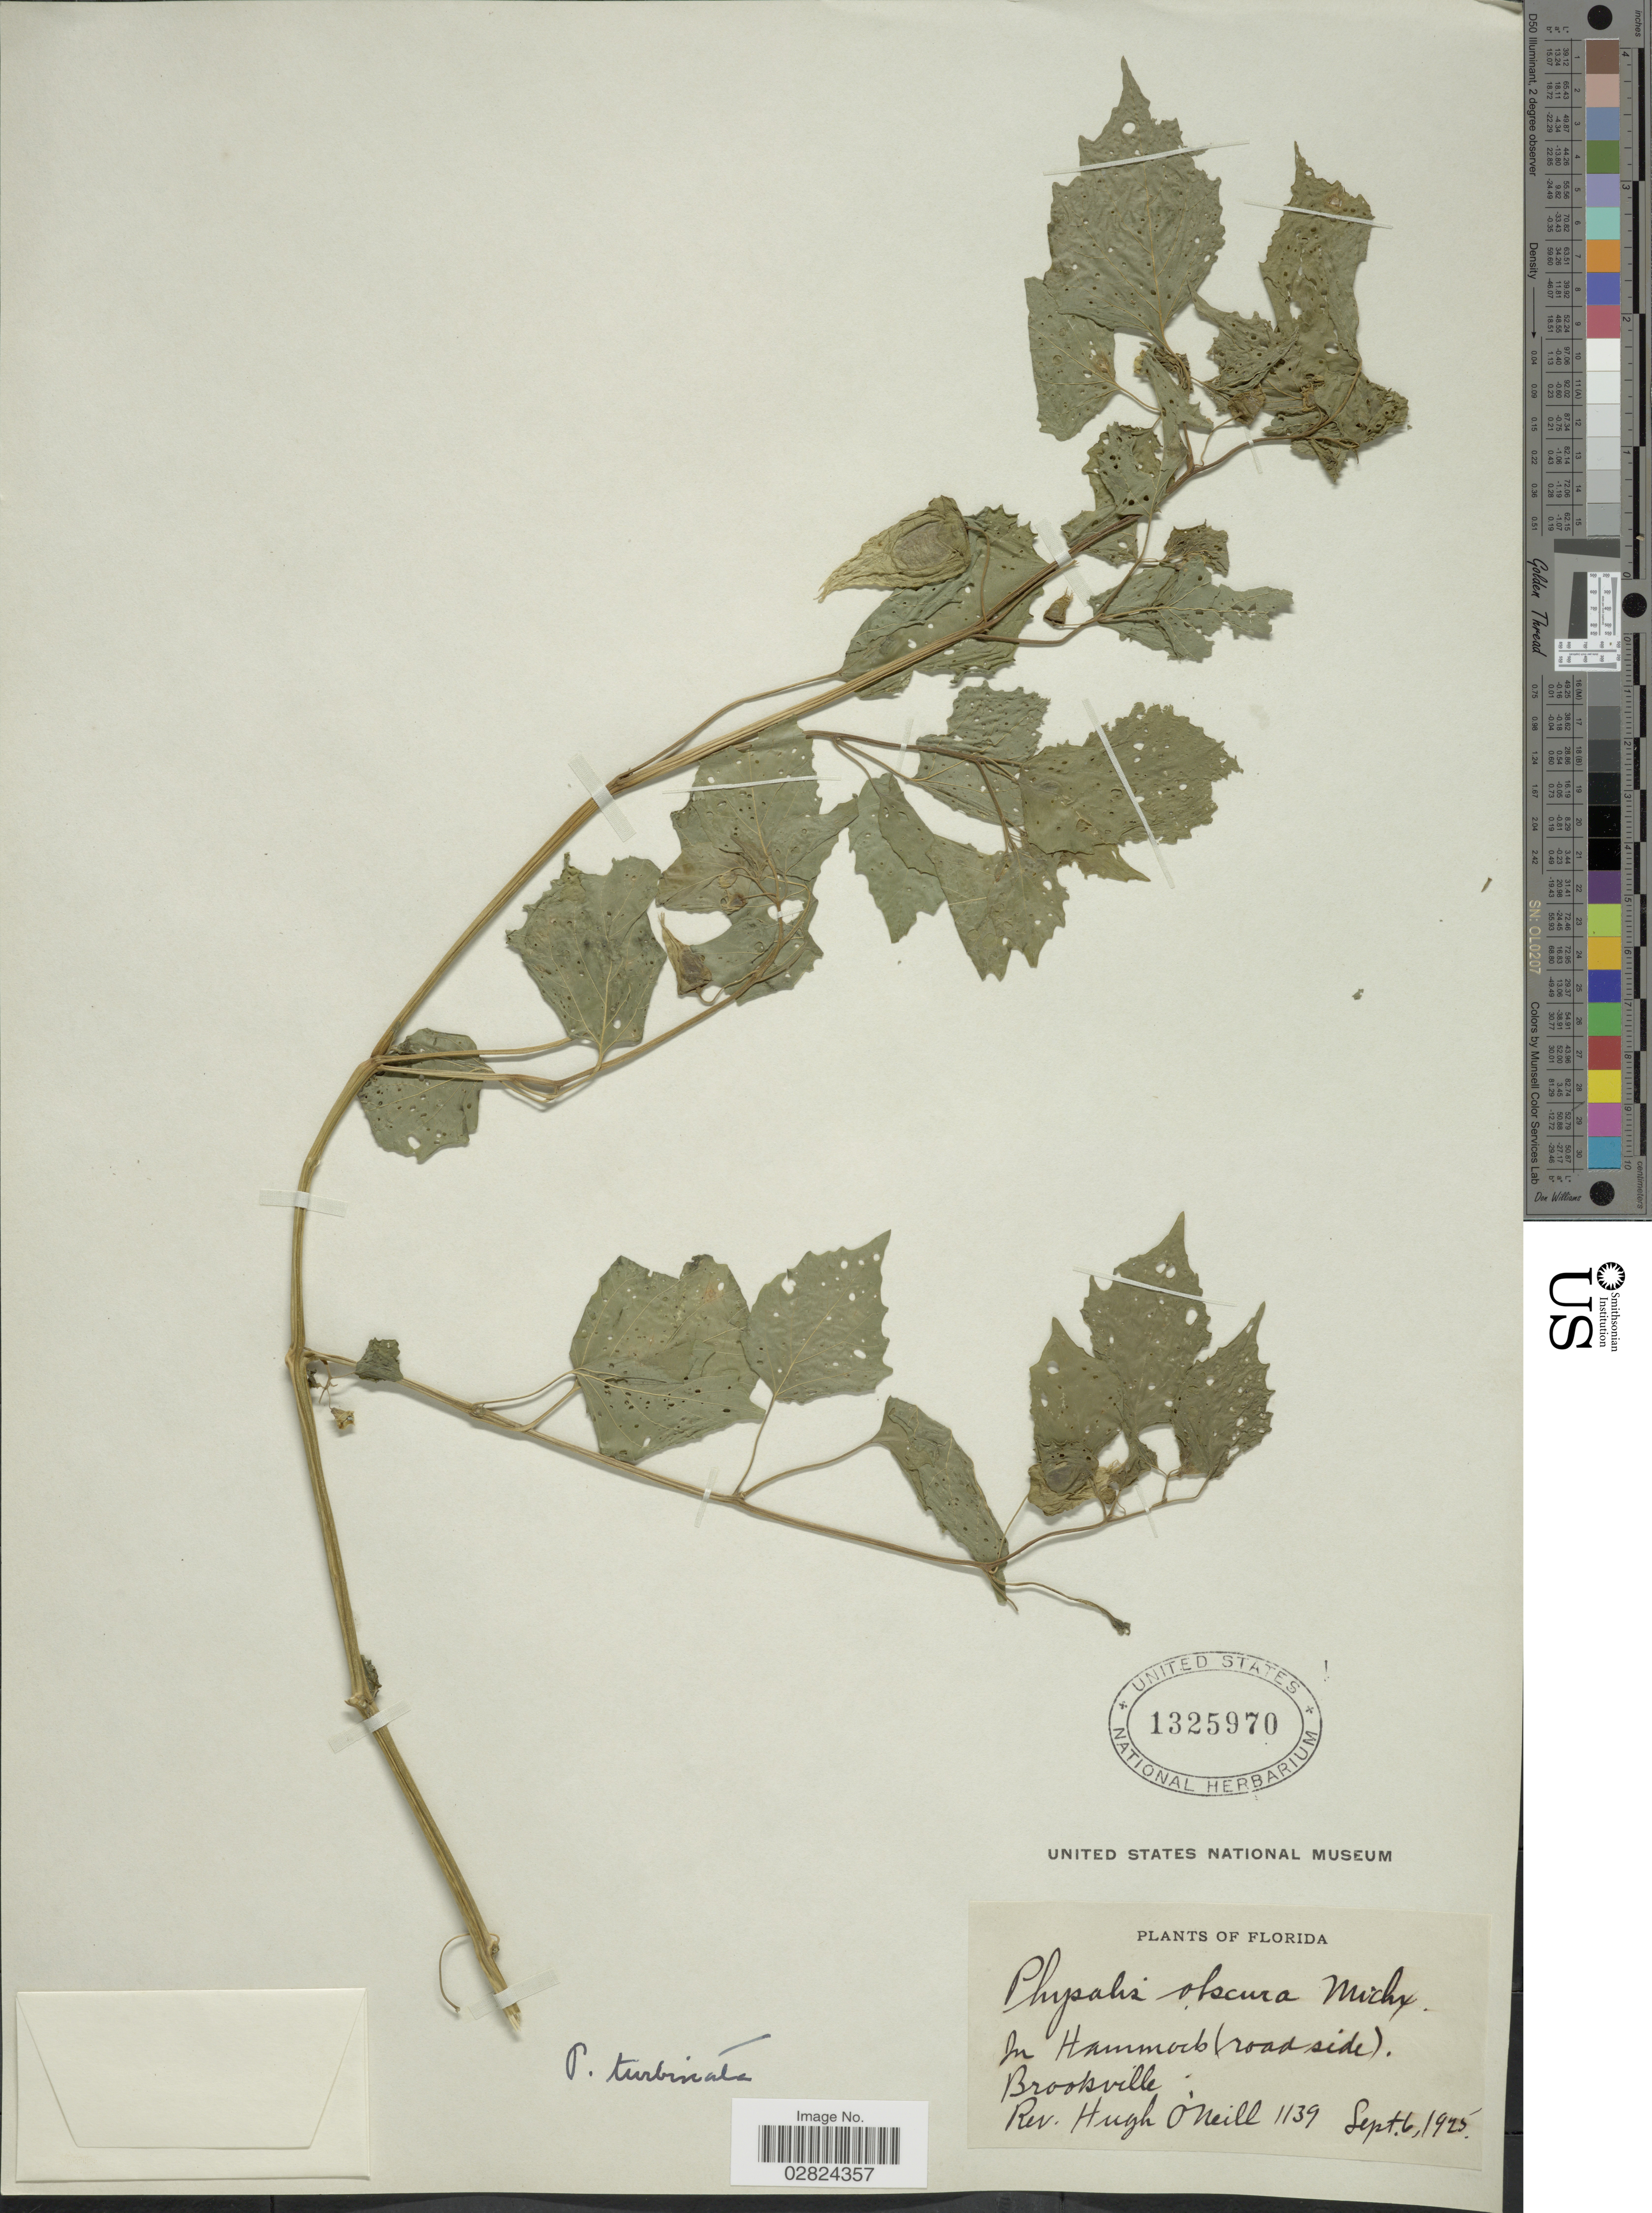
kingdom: Plantae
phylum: Tracheophyta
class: Magnoliopsida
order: Solanales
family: Solanaceae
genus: Physalis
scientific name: Physalis turbinata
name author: Medik.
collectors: H. O'Neill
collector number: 1139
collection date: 1925-09-06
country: United States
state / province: Florida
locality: In Hammock (roadside), Brookville.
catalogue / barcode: US 1325970